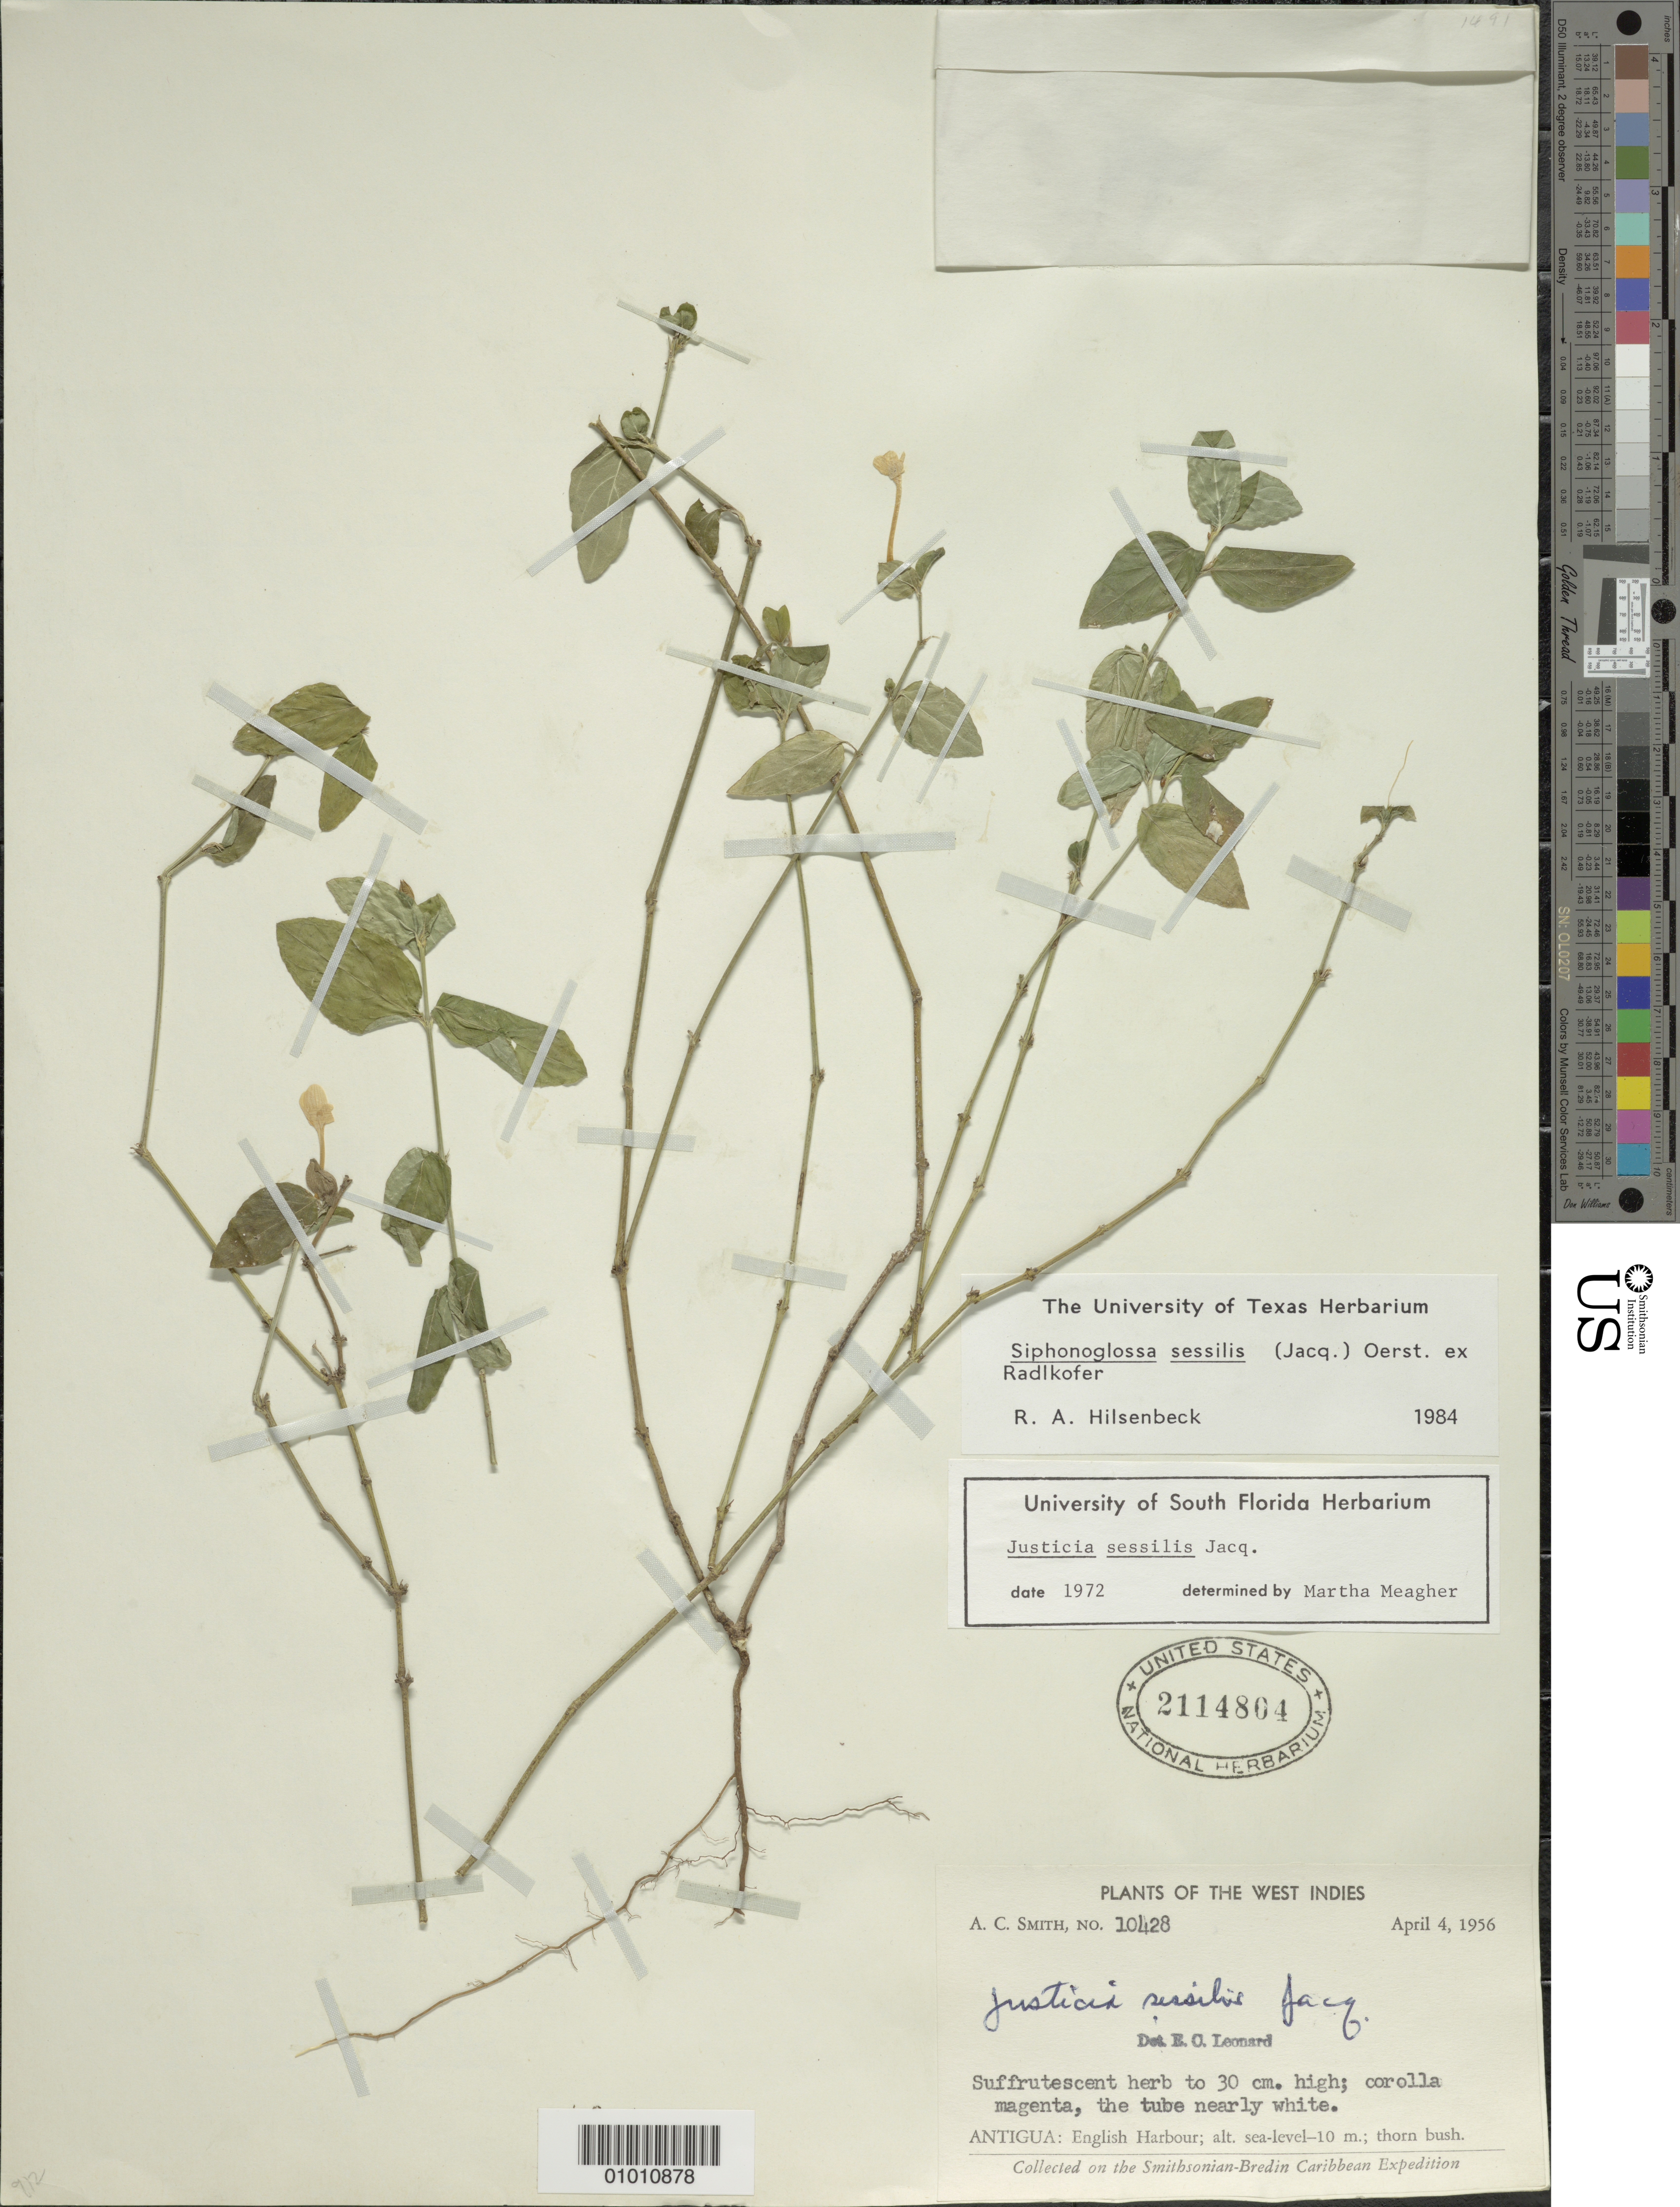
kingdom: Plantae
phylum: Tracheophyta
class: Magnoliopsida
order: Lamiales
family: Acanthaceae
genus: Siphonoglossa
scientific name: Siphonoglossa sessilis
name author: (Jacq.) D.N. Gibson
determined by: Hilsenbeck, R. A.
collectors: A. C. Smith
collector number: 10428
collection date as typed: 04 Apr 1956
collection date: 1956-04-04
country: Antigua and Barbuda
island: Antigua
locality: English Harbour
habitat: Thorn bush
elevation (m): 0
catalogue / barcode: US 2114804